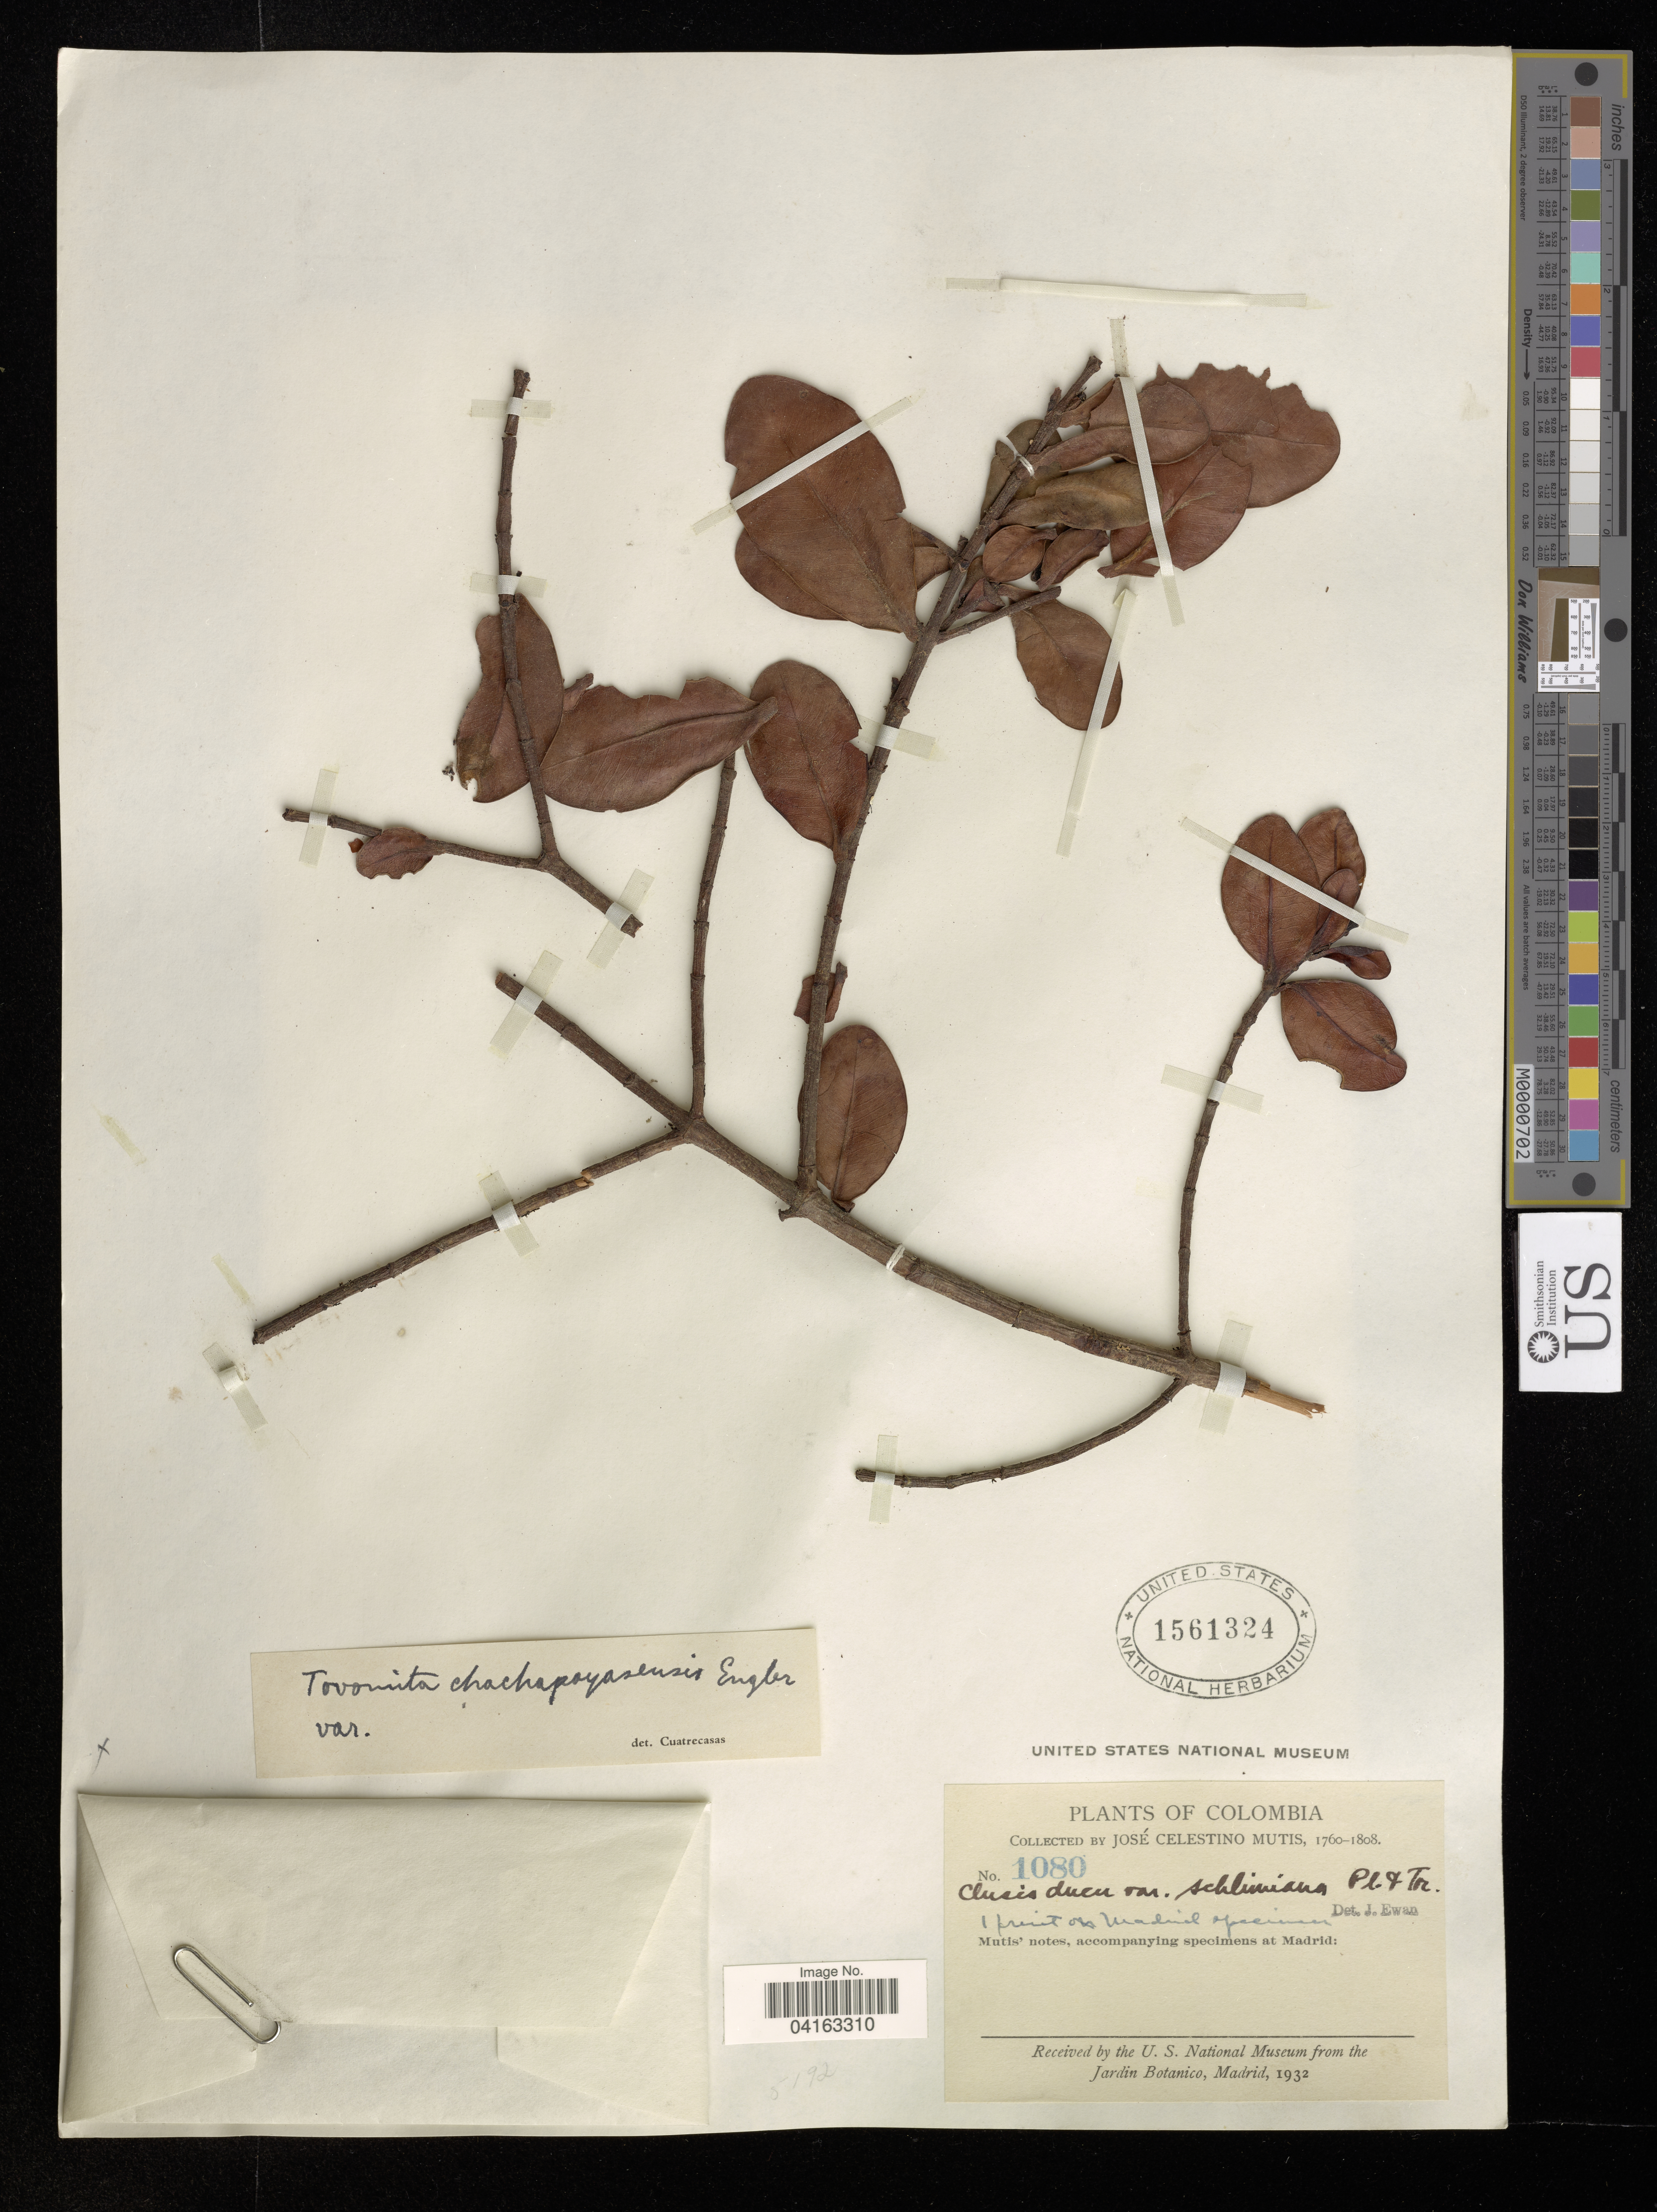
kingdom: Plantae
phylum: Tracheophyta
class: Magnoliopsida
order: Malpighiales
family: Clusiaceae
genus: Tovomita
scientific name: Tovomita chachapoyasensis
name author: Engl.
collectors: J. C. B. Mutis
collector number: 1080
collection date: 1760/1808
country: Colombia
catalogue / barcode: US 1561324